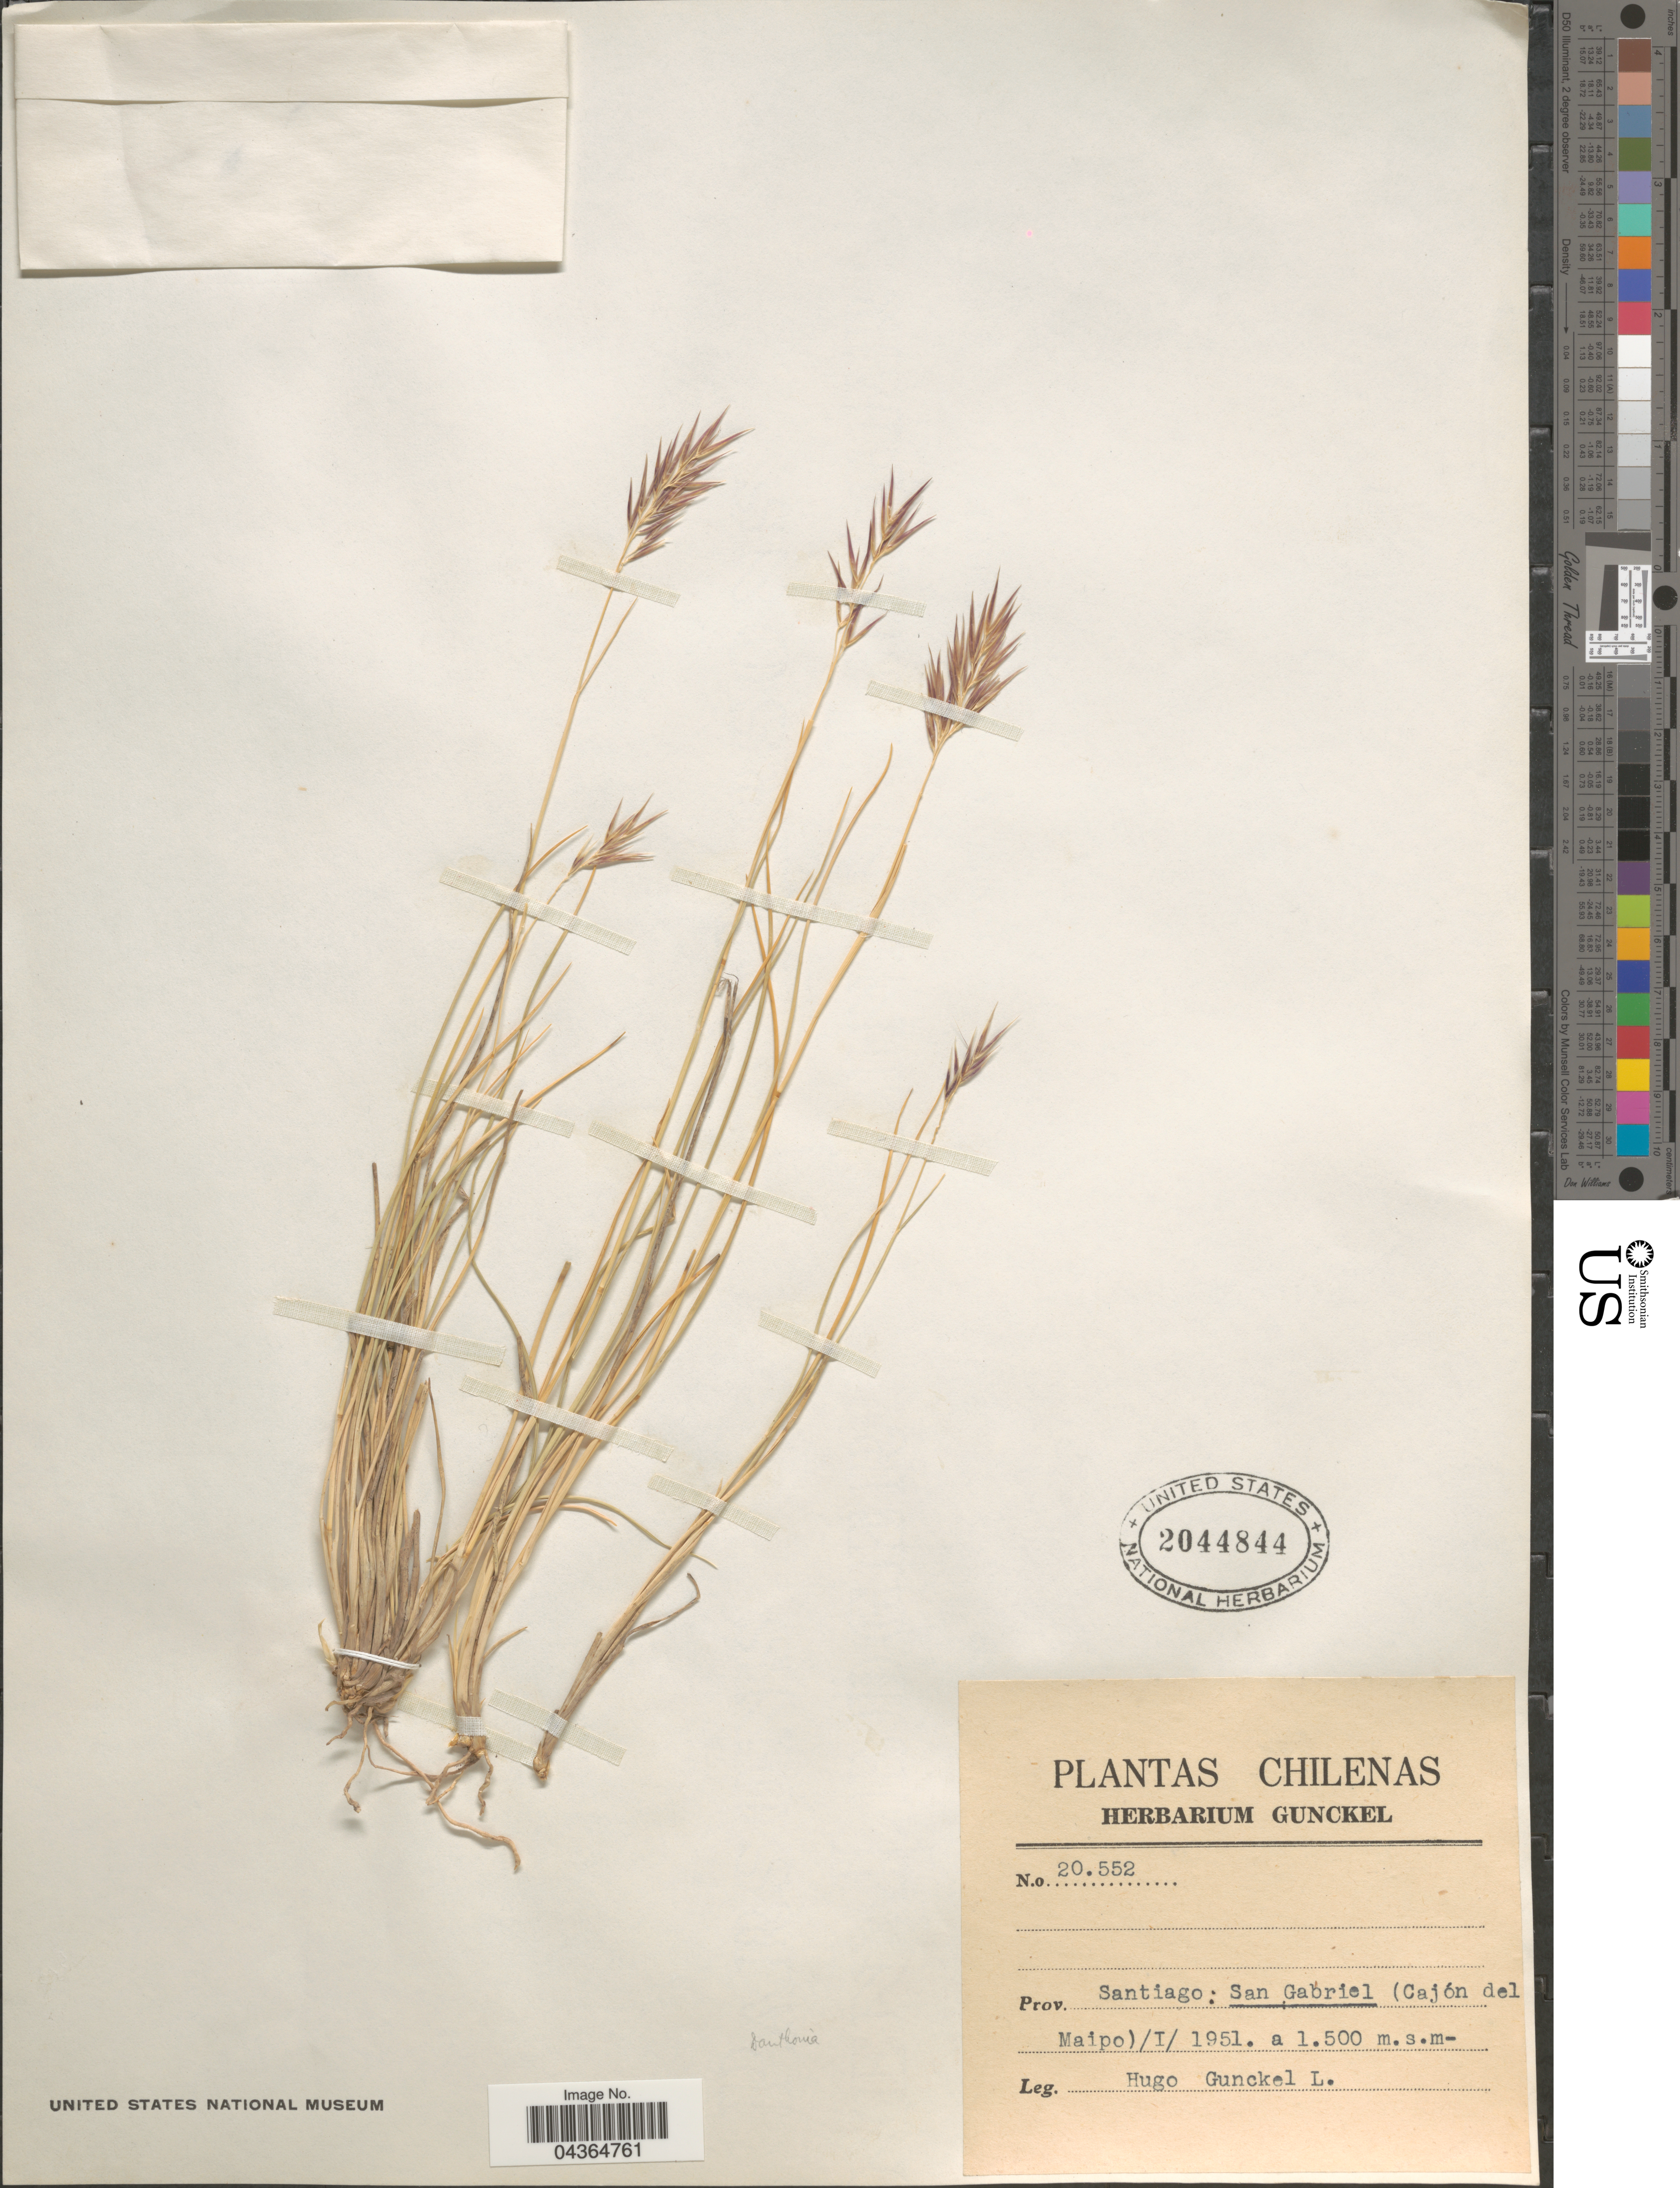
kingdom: Plantae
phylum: Tracheophyta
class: Liliopsida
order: Poales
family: Poaceae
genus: Danthonia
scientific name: Danthonia sp.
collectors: H. Gunckel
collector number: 20552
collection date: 1951-01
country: Chile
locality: Chilenas. Prov. Santiago: San Gabriel (Cajón del Maipo).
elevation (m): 1500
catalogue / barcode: US 2044844